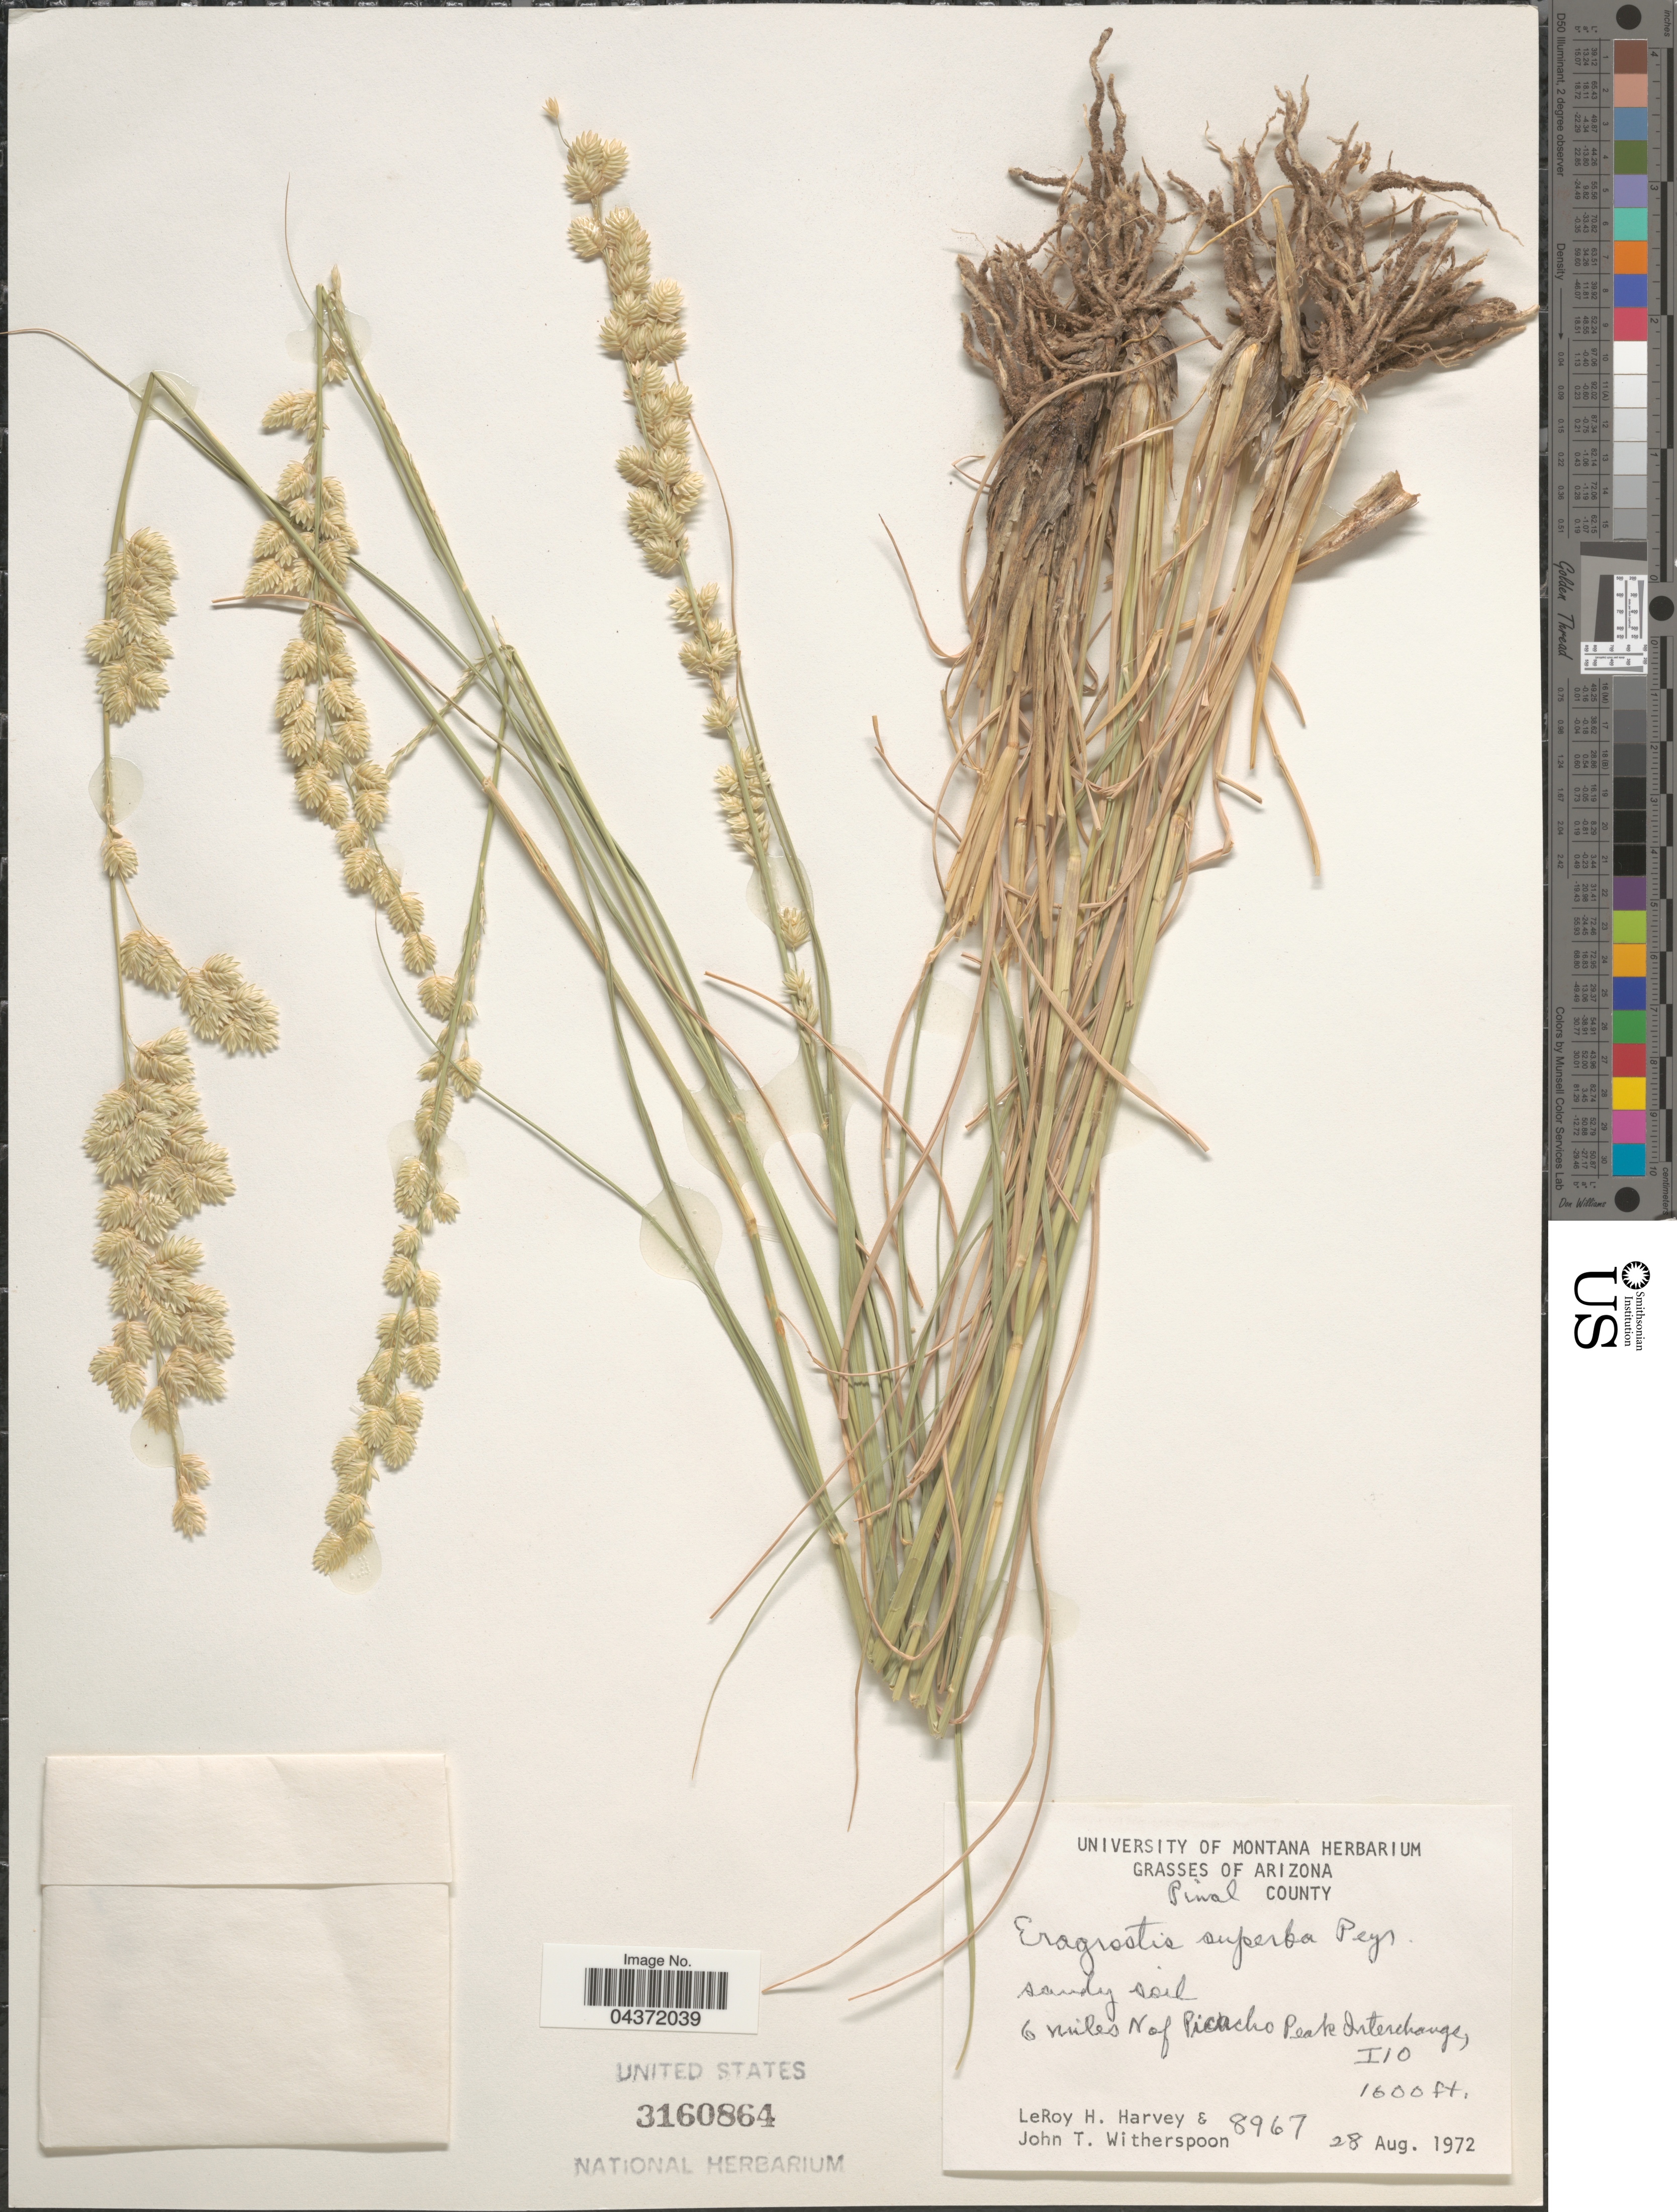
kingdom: Plantae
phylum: Tracheophyta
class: Liliopsida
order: Poales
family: Poaceae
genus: Eragrostis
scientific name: Eragrostis superba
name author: Peyr.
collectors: L. H. Harvey & J. Witherspoon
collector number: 8967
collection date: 1972-08-28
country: United States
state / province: Arizona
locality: Pinal County. 6 miles N of Picacho Peak Interchange, I10.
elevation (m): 488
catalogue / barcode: US 3160864